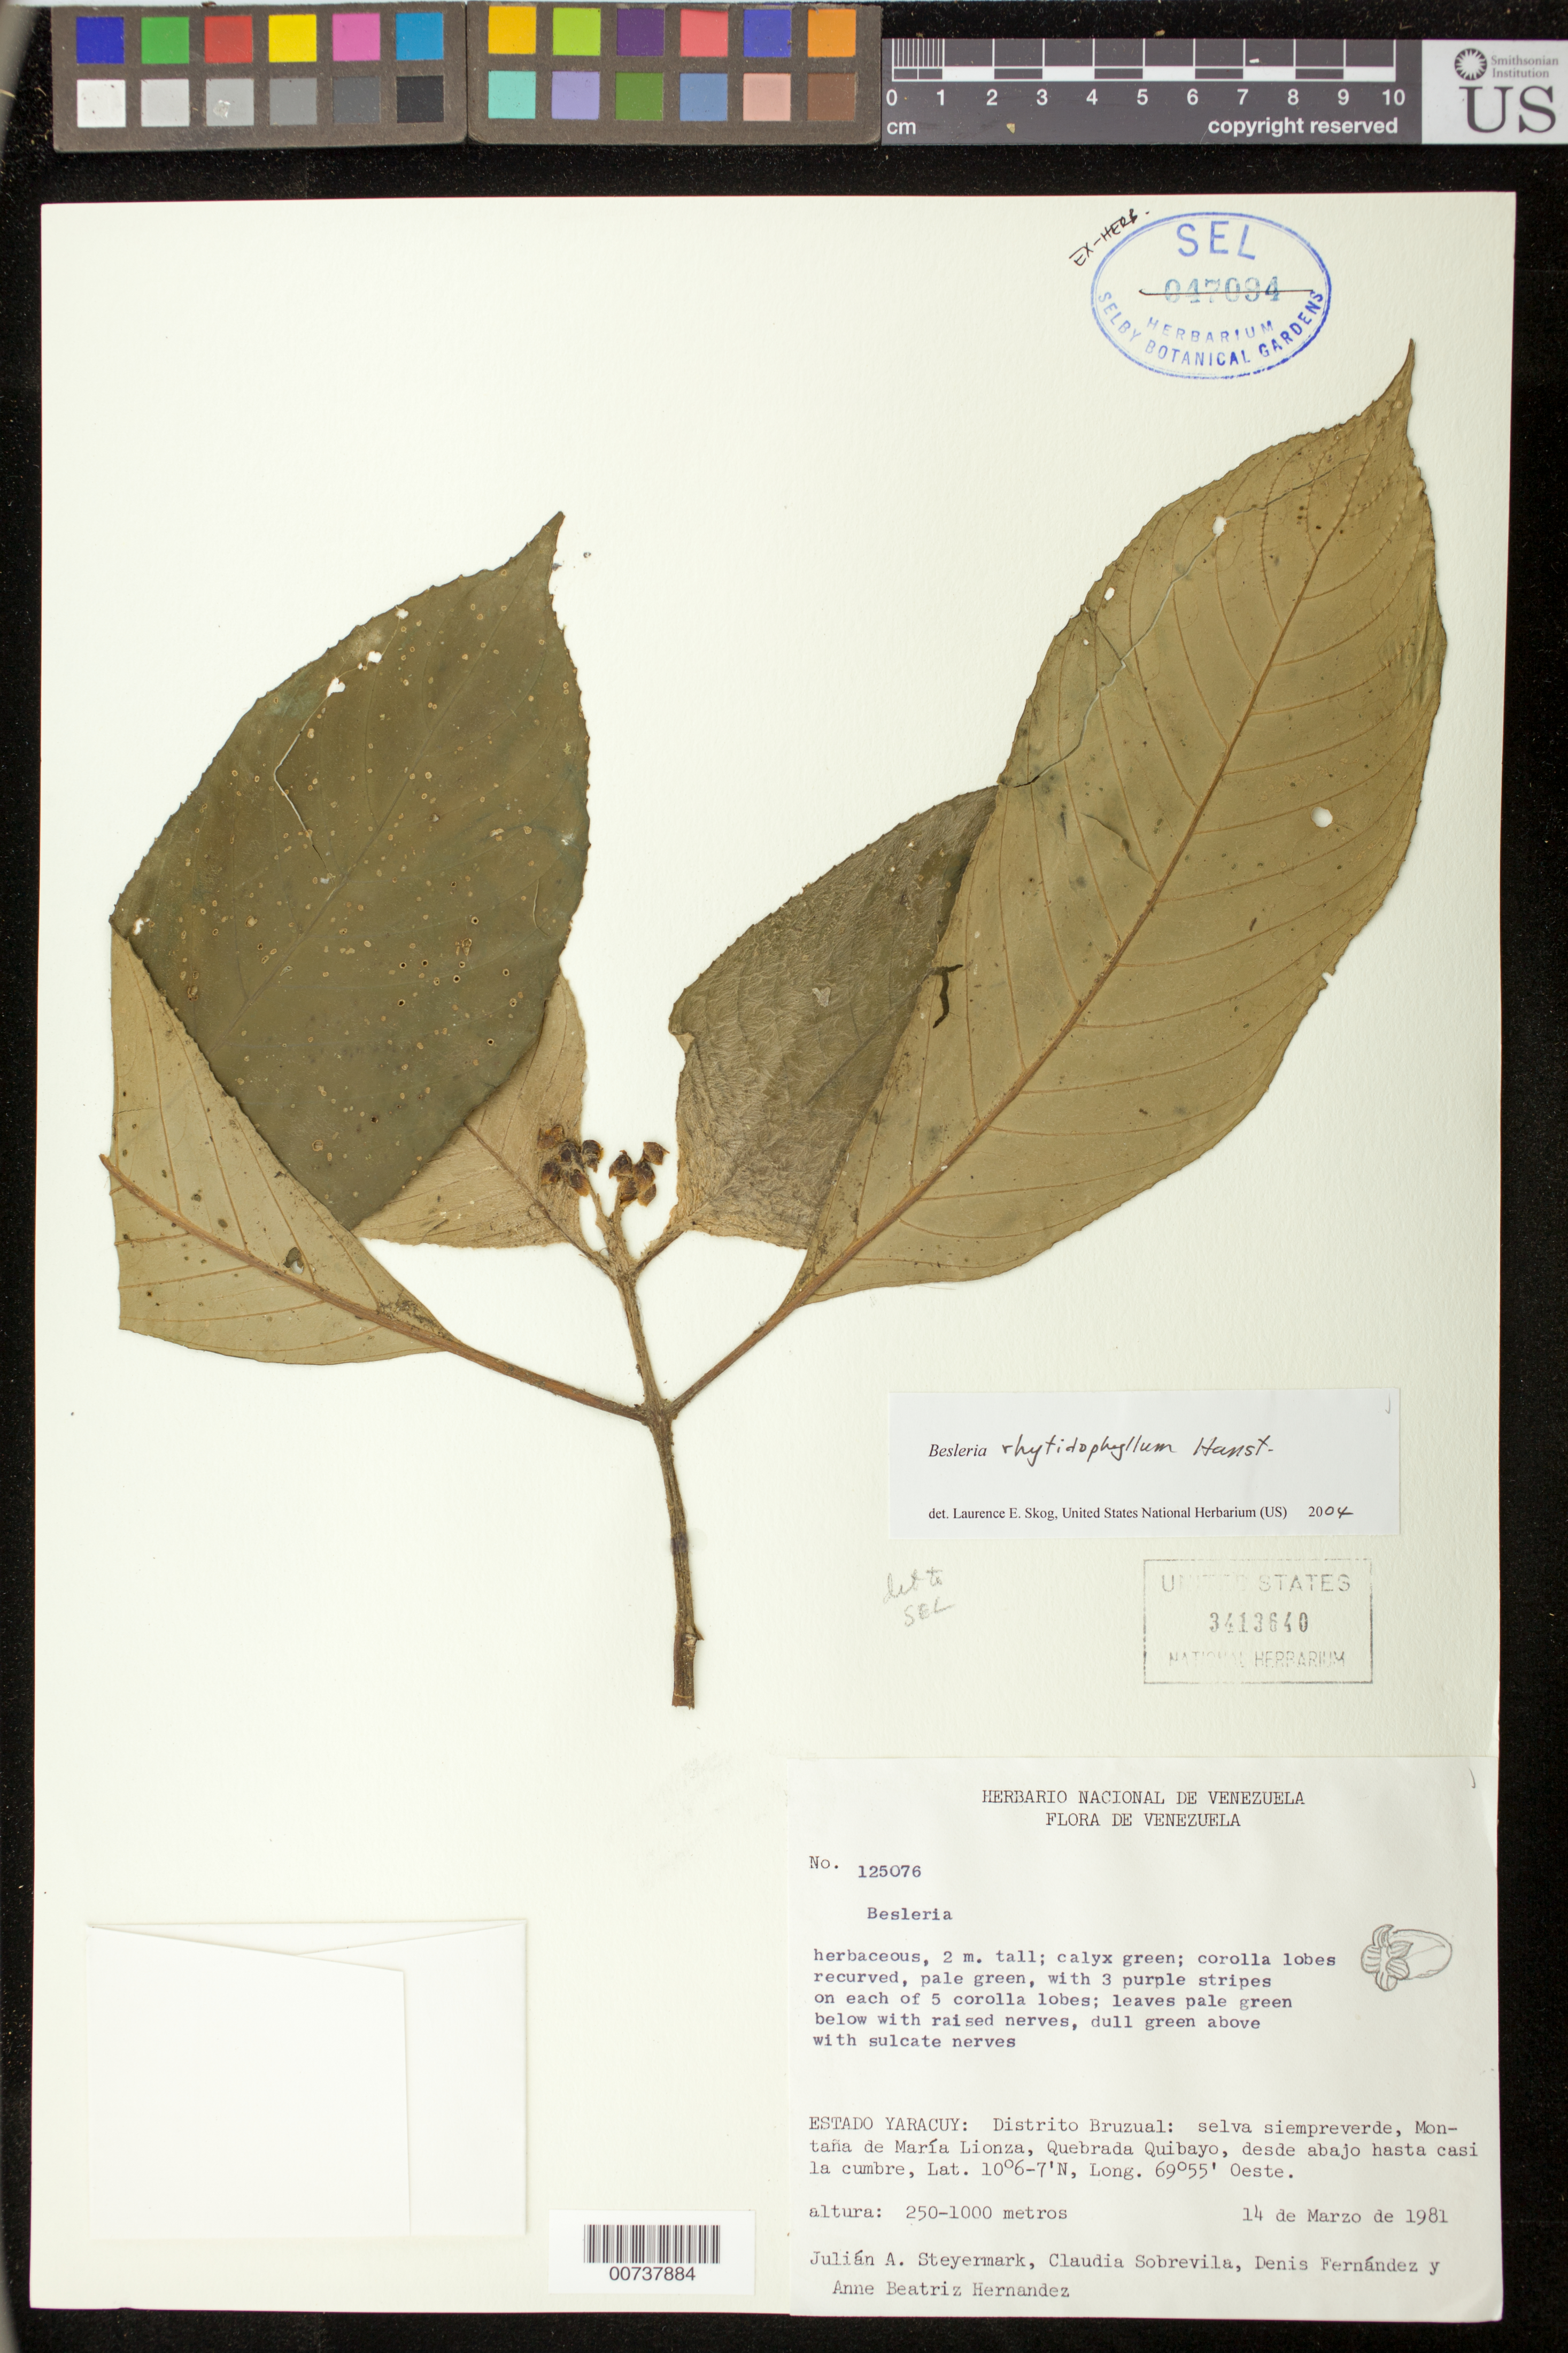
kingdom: Plantae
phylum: Tracheophyta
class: Magnoliopsida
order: Lamiales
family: Gesneriaceae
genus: Besleria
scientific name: Besleria rhytidophyllum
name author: Hanst.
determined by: Skog, Laurence E.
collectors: J. Steyermark, R. Lienser, C. Sobrevila, D. Fernandez & A. B. Hernandez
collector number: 125076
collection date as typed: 14 Mar 1981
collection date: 1981-03-14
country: Venezuela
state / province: Yaracuy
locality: Distrito Bruzual: Montaña de María Lionza, Quebrada Quibayo, desde abajo hasta casi la cumbre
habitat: Selva siempreverde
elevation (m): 250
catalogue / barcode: US 3413640